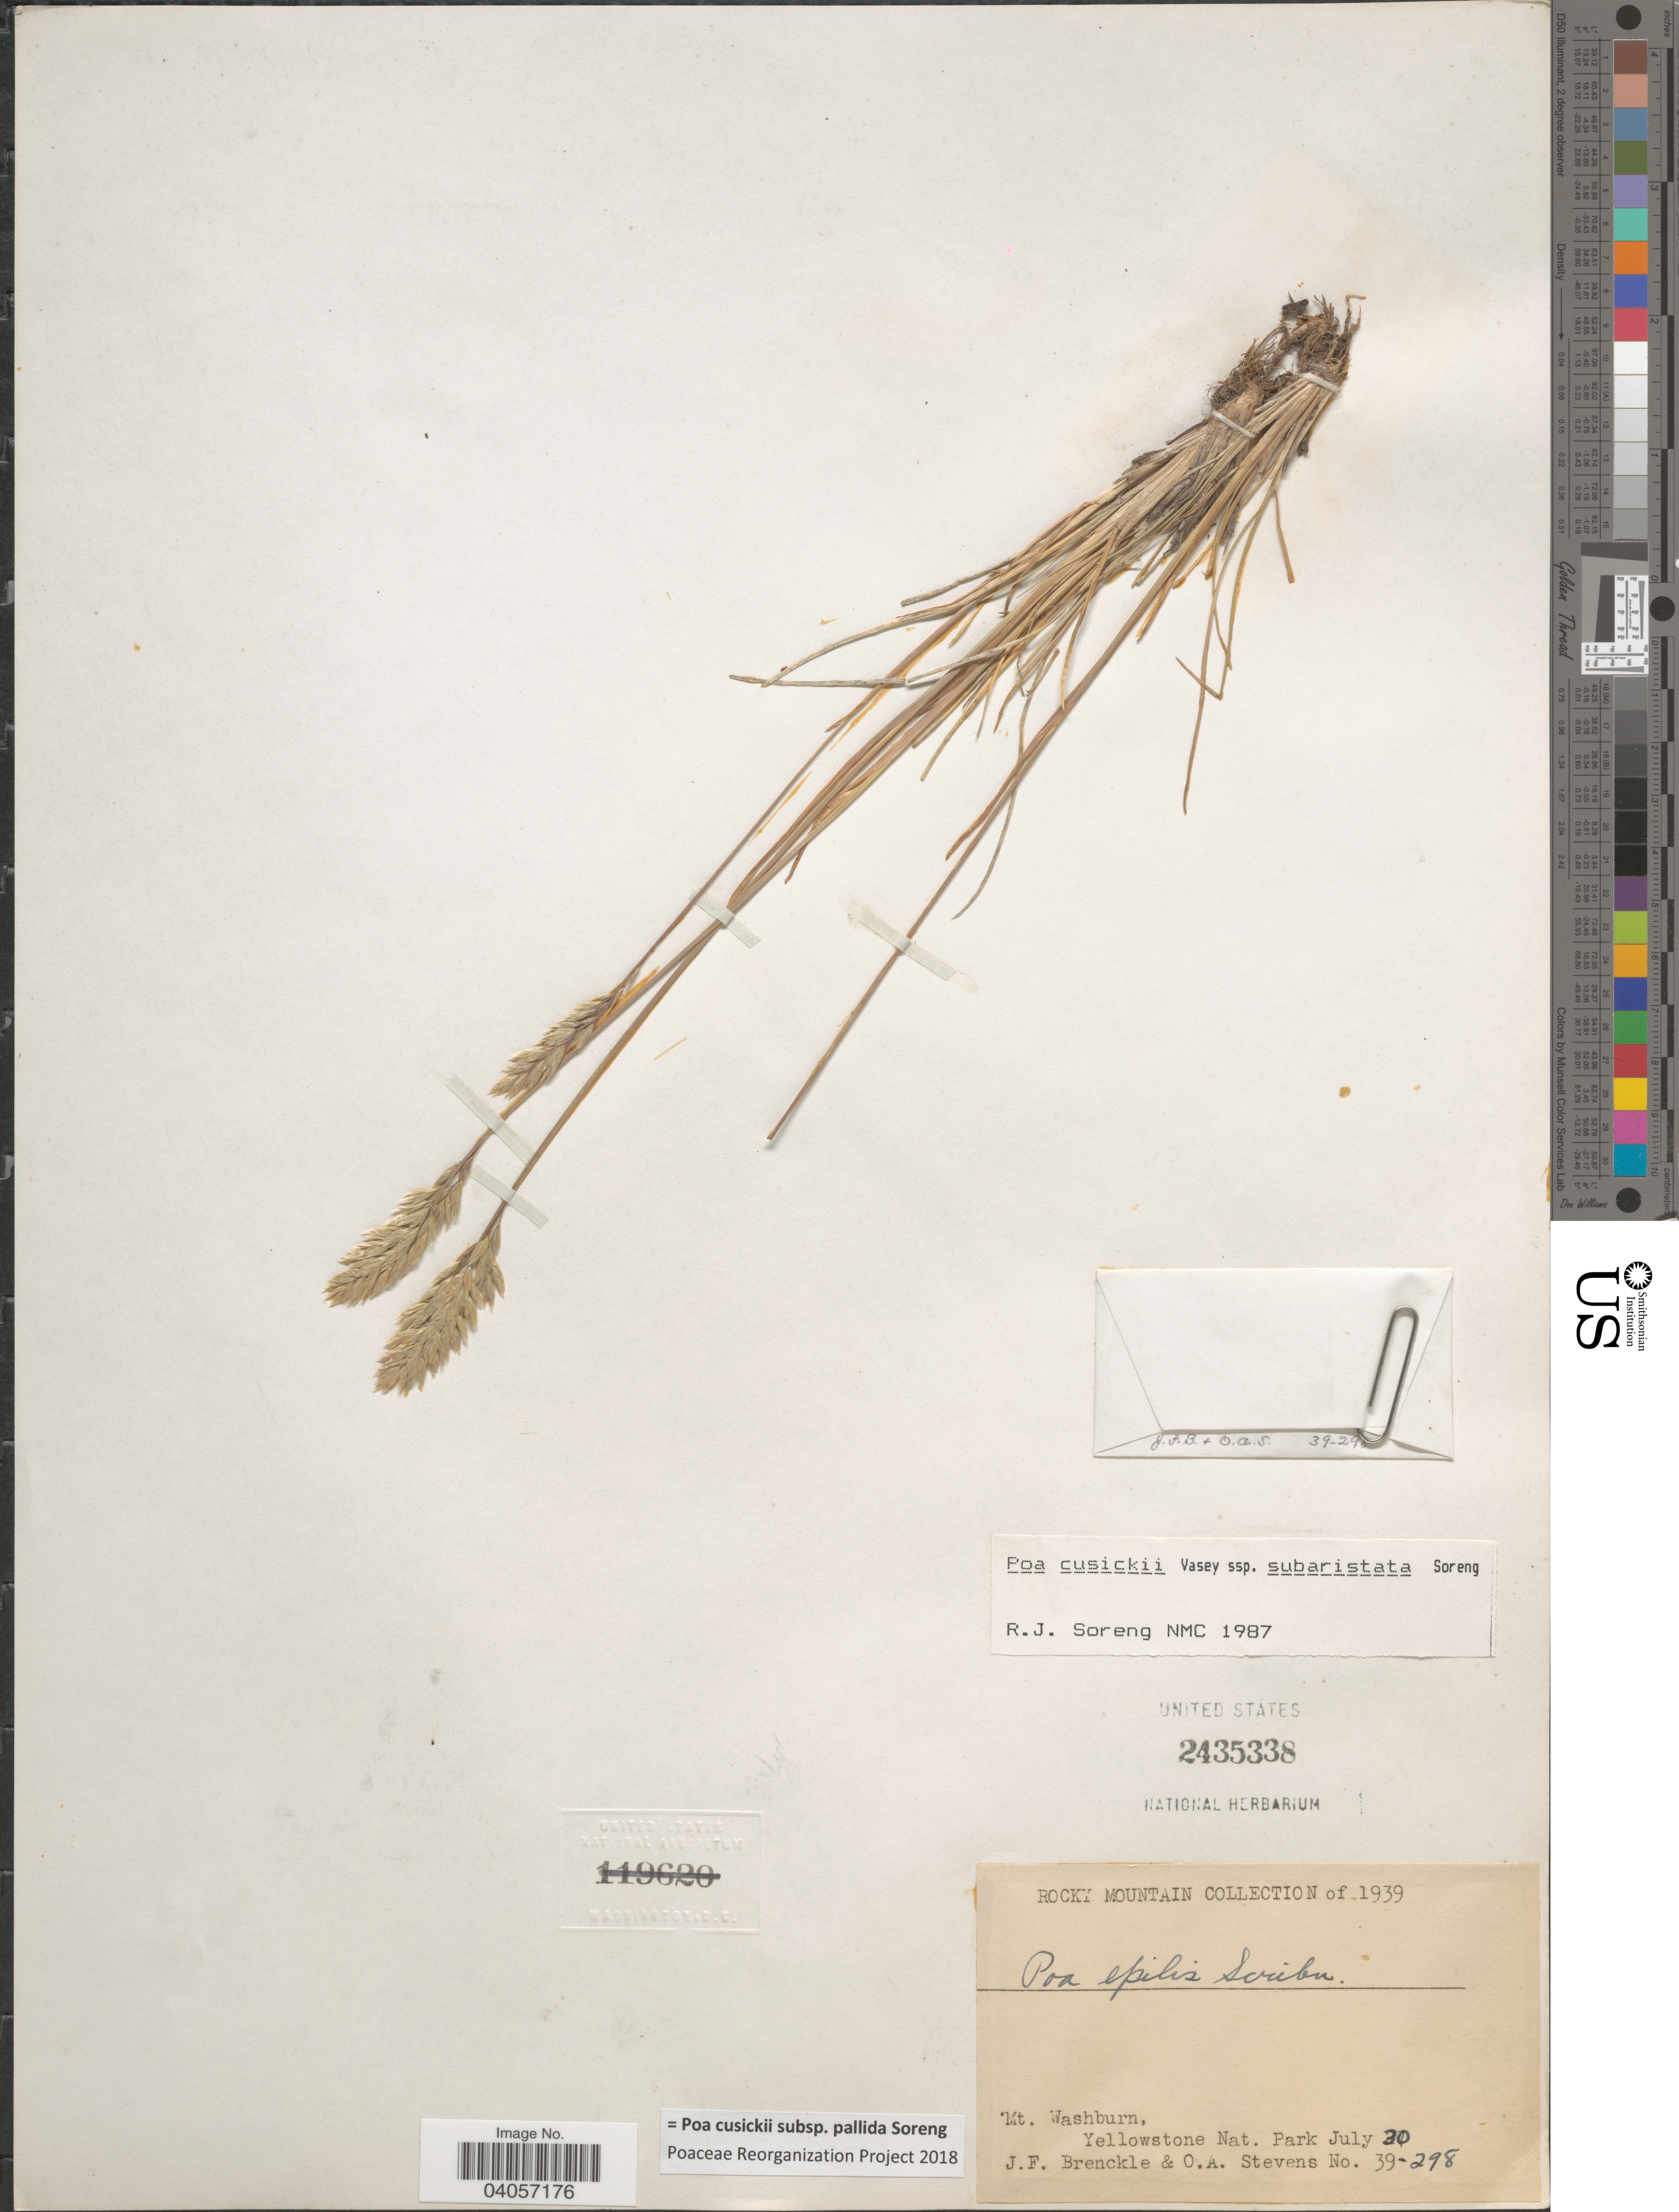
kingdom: Plantae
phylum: Tracheophyta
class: Liliopsida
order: Poales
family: Poaceae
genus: Poa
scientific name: Poa cusickii subsp. pallida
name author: Soreng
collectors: J. Brenckle & O. A. Stevens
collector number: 39-298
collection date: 1939-07-30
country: United States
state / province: Wyoming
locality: Rocky Mountain. Mt. Washburn, Yellowstone Nat. Park.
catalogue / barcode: US 2435338